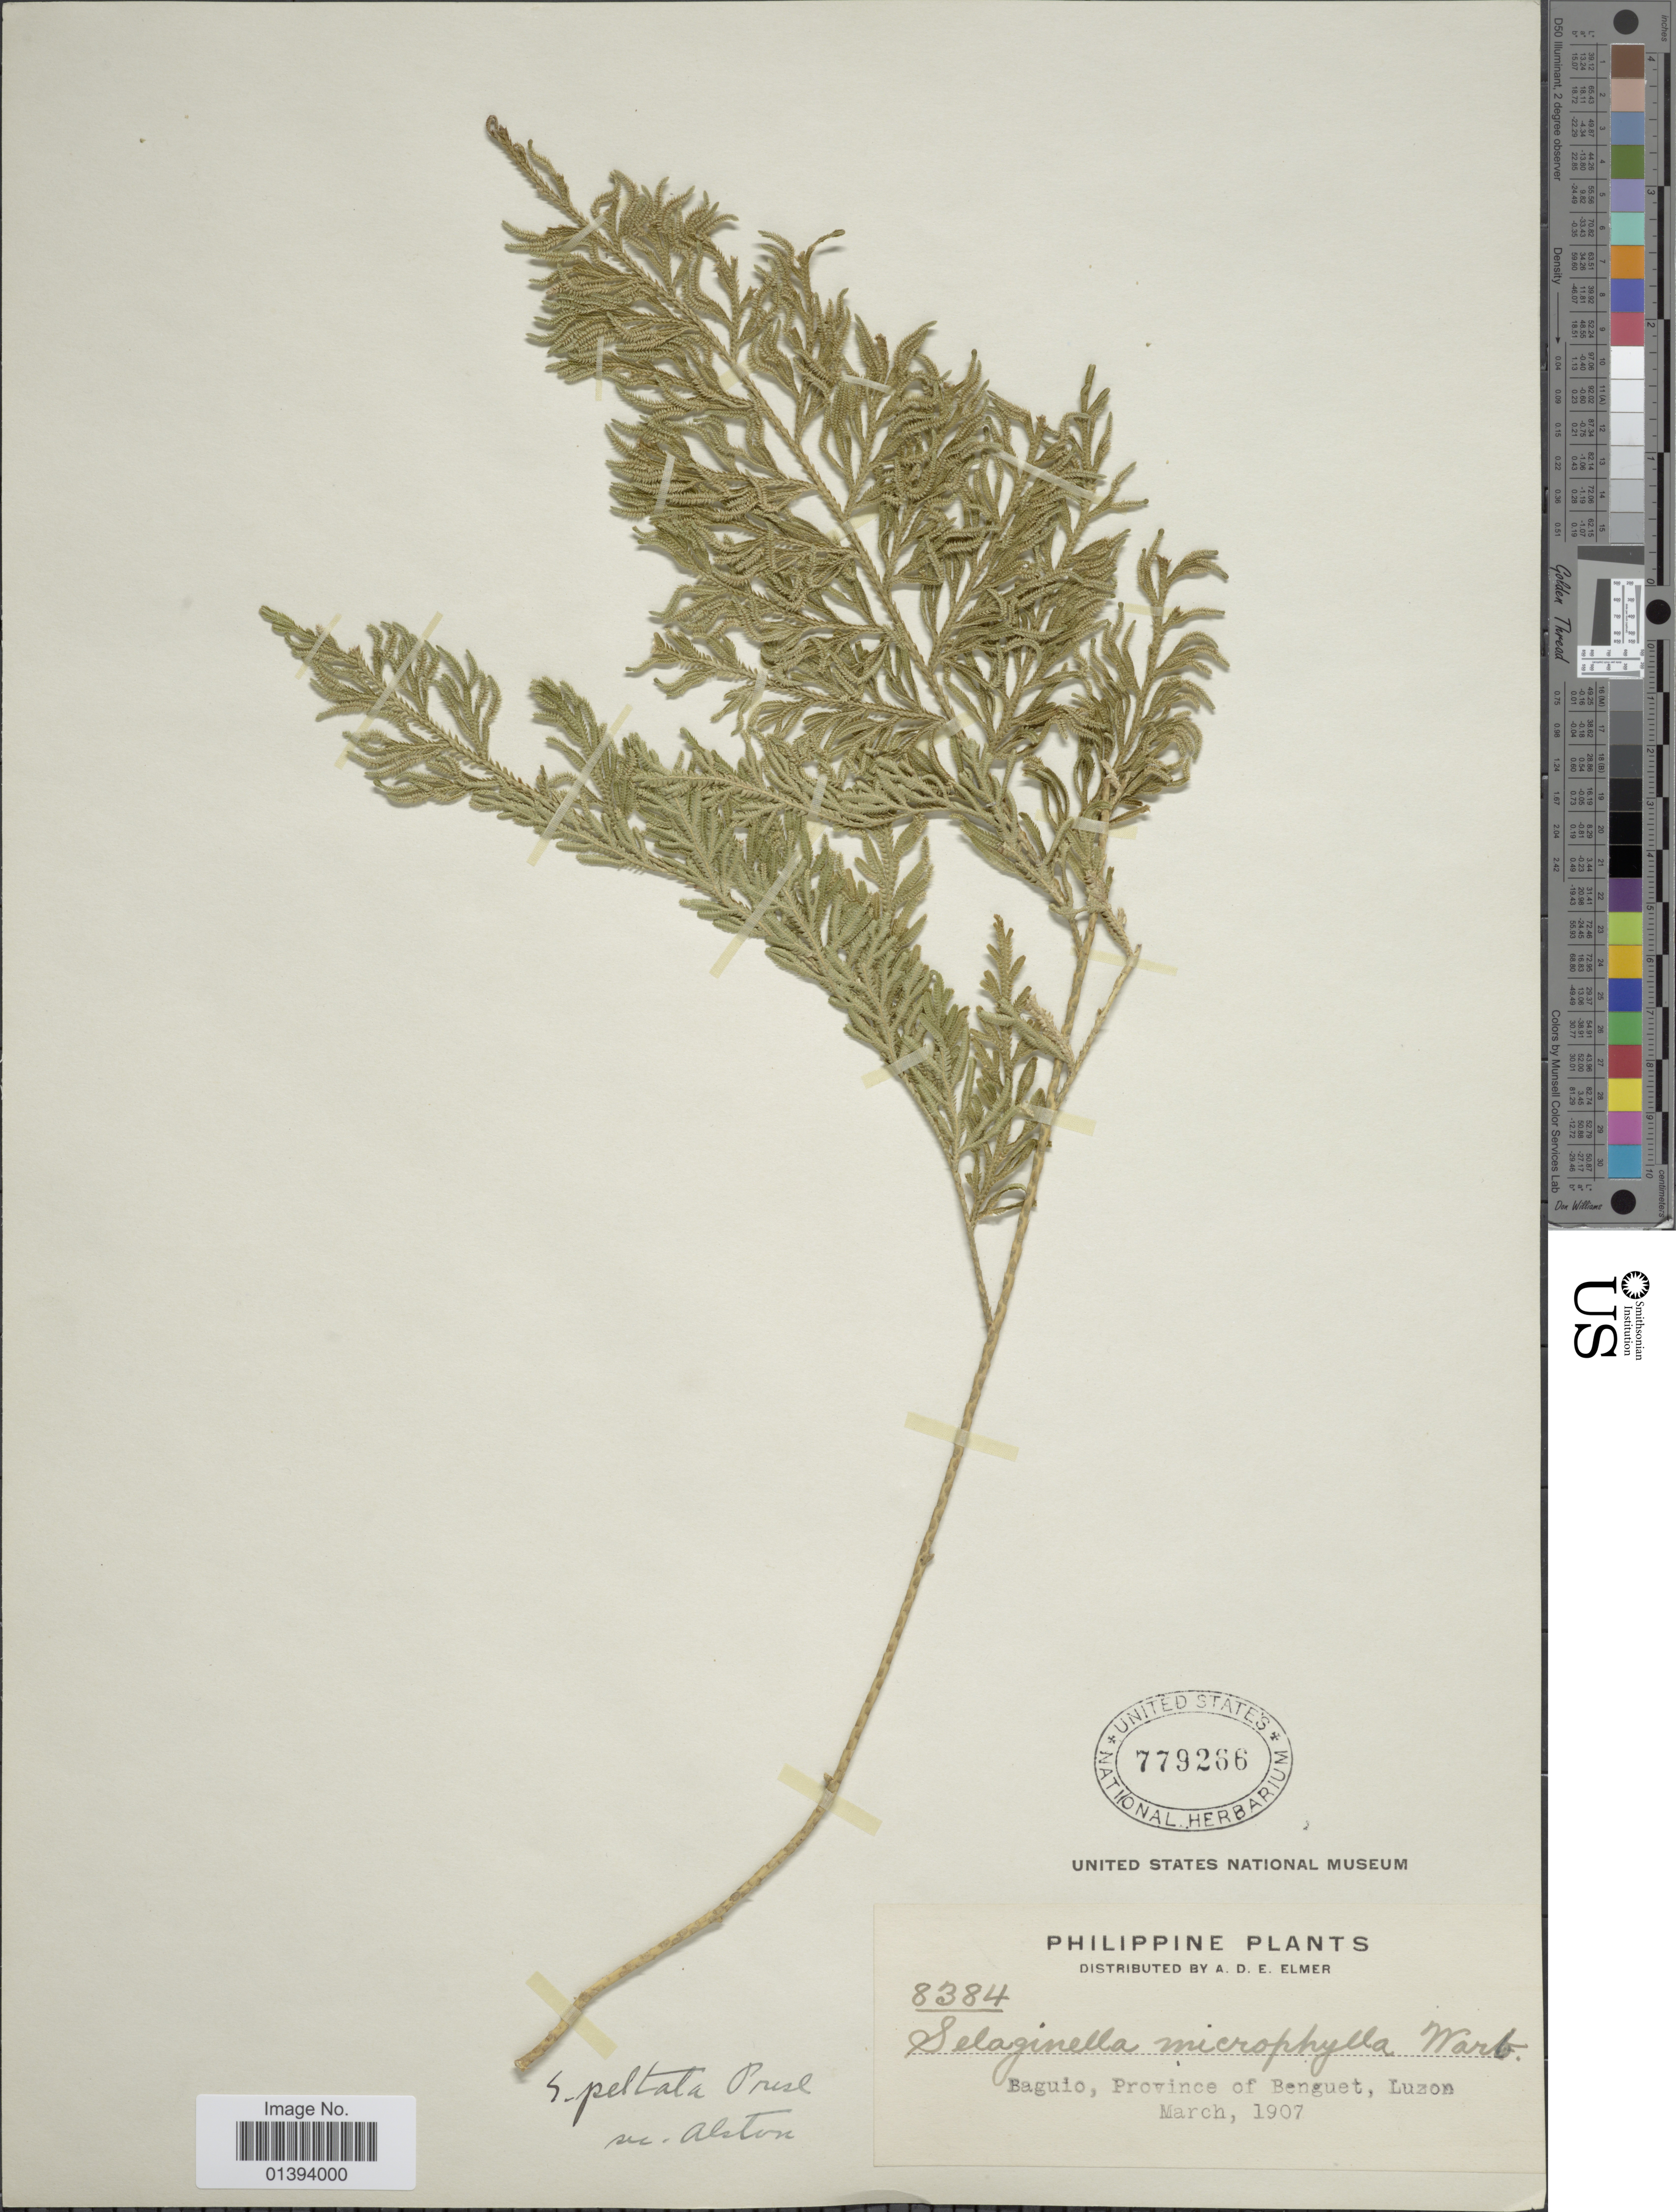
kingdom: Plantae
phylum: Tracheophyta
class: Lycopodiopsida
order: Selaginellales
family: Selaginellaceae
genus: Selaginella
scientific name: Selaginella peltata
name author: C. Presl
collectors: A. D. E. Elmer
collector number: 8384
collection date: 1907-03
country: Philippines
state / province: Central Luzon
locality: Baguio, province of Benguet, Luzon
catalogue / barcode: US 779266